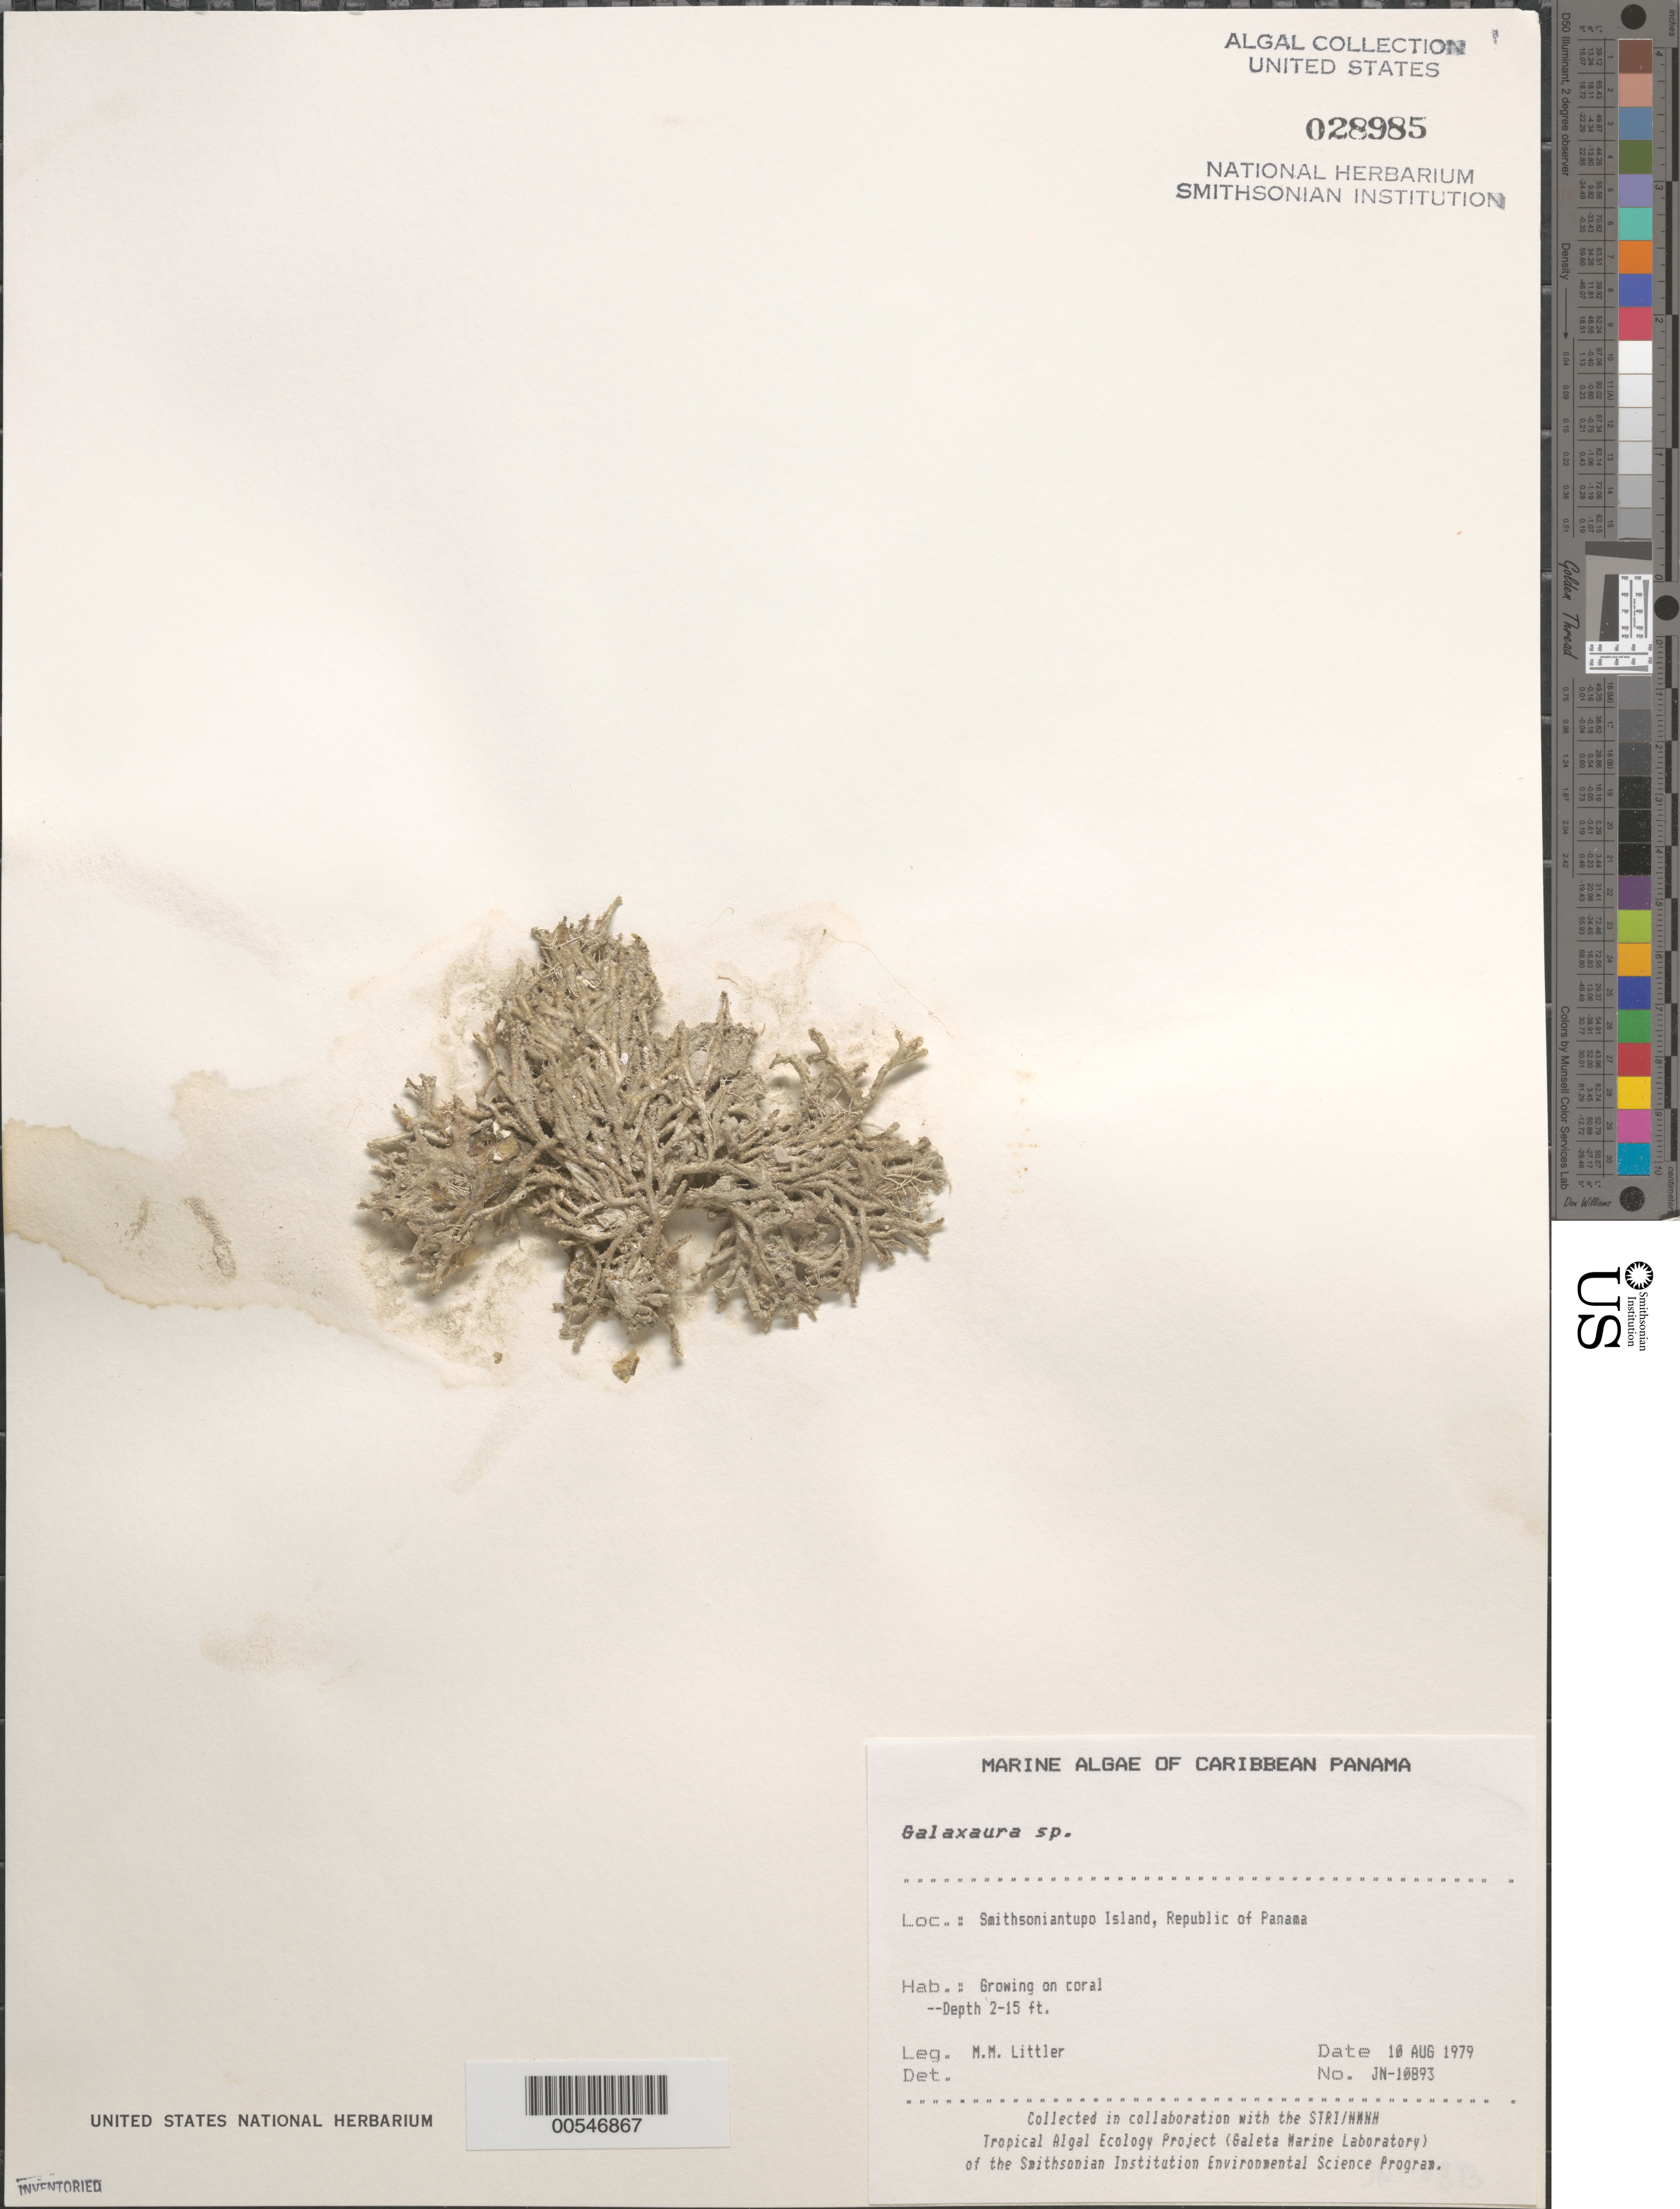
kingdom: Plantae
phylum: Rhodophyta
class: Florideophyceae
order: Nemaliales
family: Galaxauraceae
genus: Galaxaura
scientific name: Galaxaura sp.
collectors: M. M. Littler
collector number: Jn-10893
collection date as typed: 10 Aug 1979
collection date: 1979-08-10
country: Panama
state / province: Kuna Yala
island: Smithsoniantupo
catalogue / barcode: US 28985